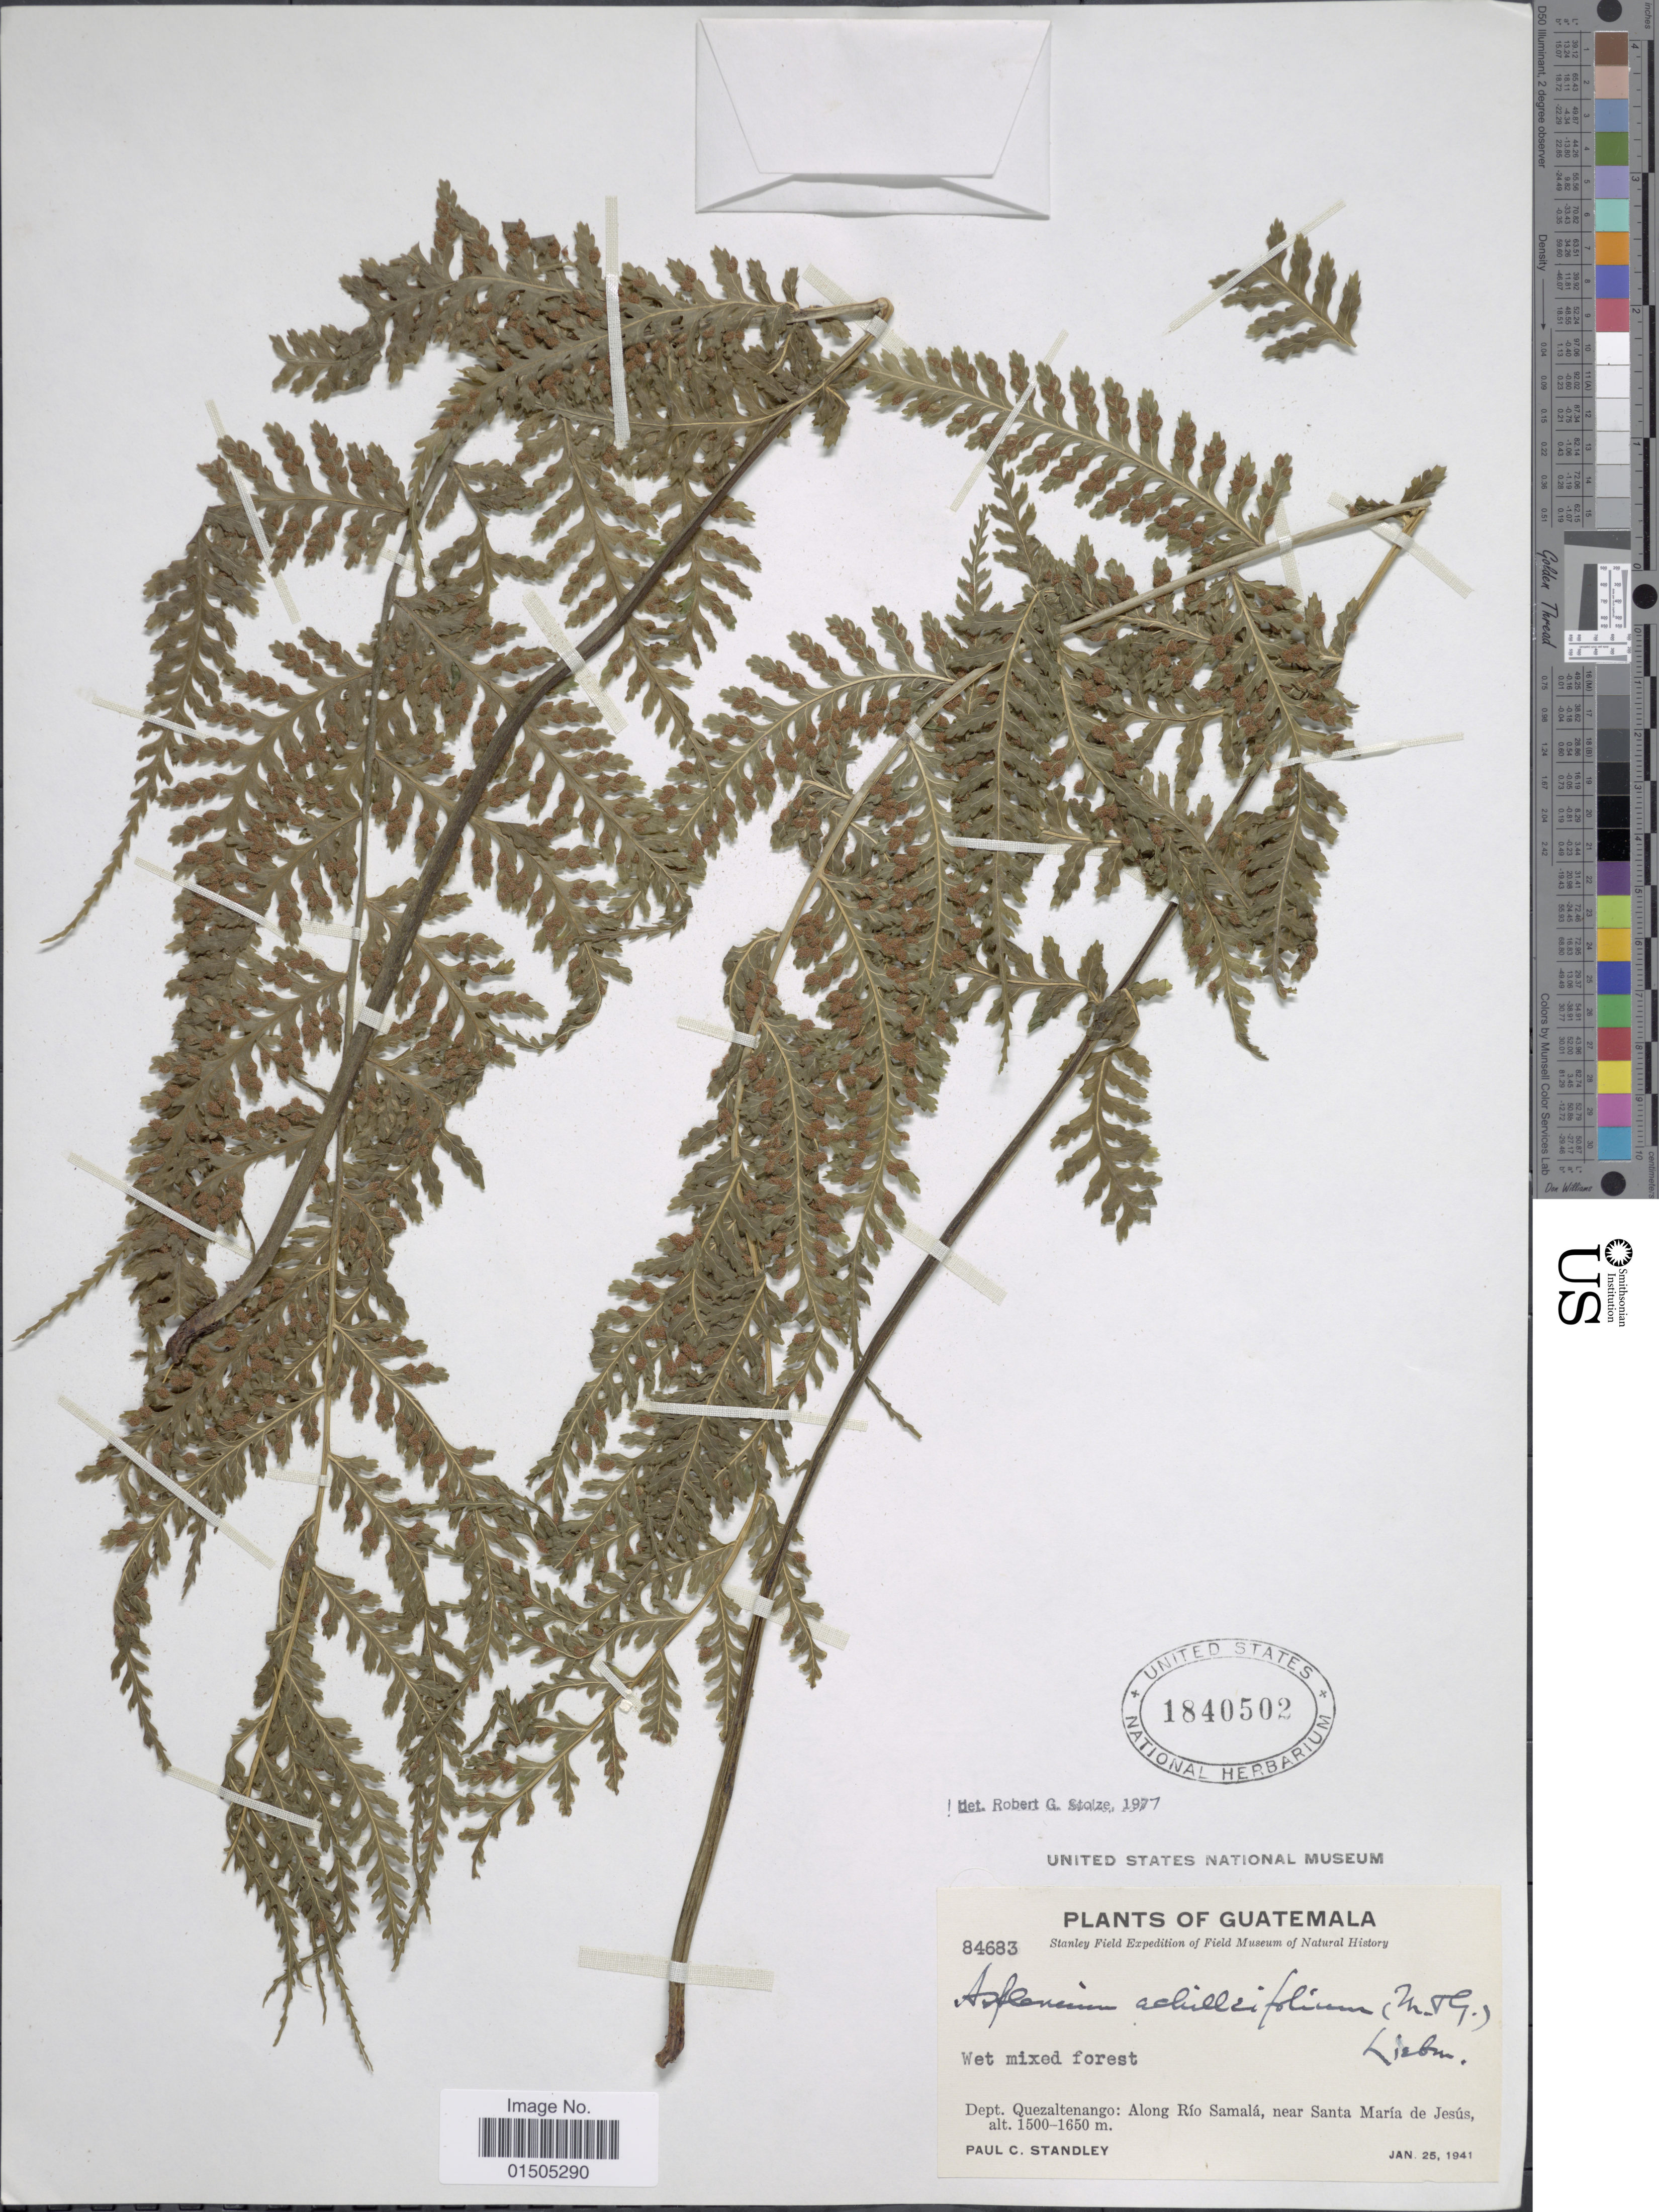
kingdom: Plantae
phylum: Tracheophyta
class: Polypodiopsida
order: Polypodiales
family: Aspleniaceae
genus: Asplenium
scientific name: Asplenium achilleifolium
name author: (M. Martens & Galeotti) Liebm.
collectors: P. C. Standley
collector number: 84683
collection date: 1941-01-25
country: Guatemala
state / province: Quetzaltenango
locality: Along Río Samalá, near Santa María de Jesús.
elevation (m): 1500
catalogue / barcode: US 1840502